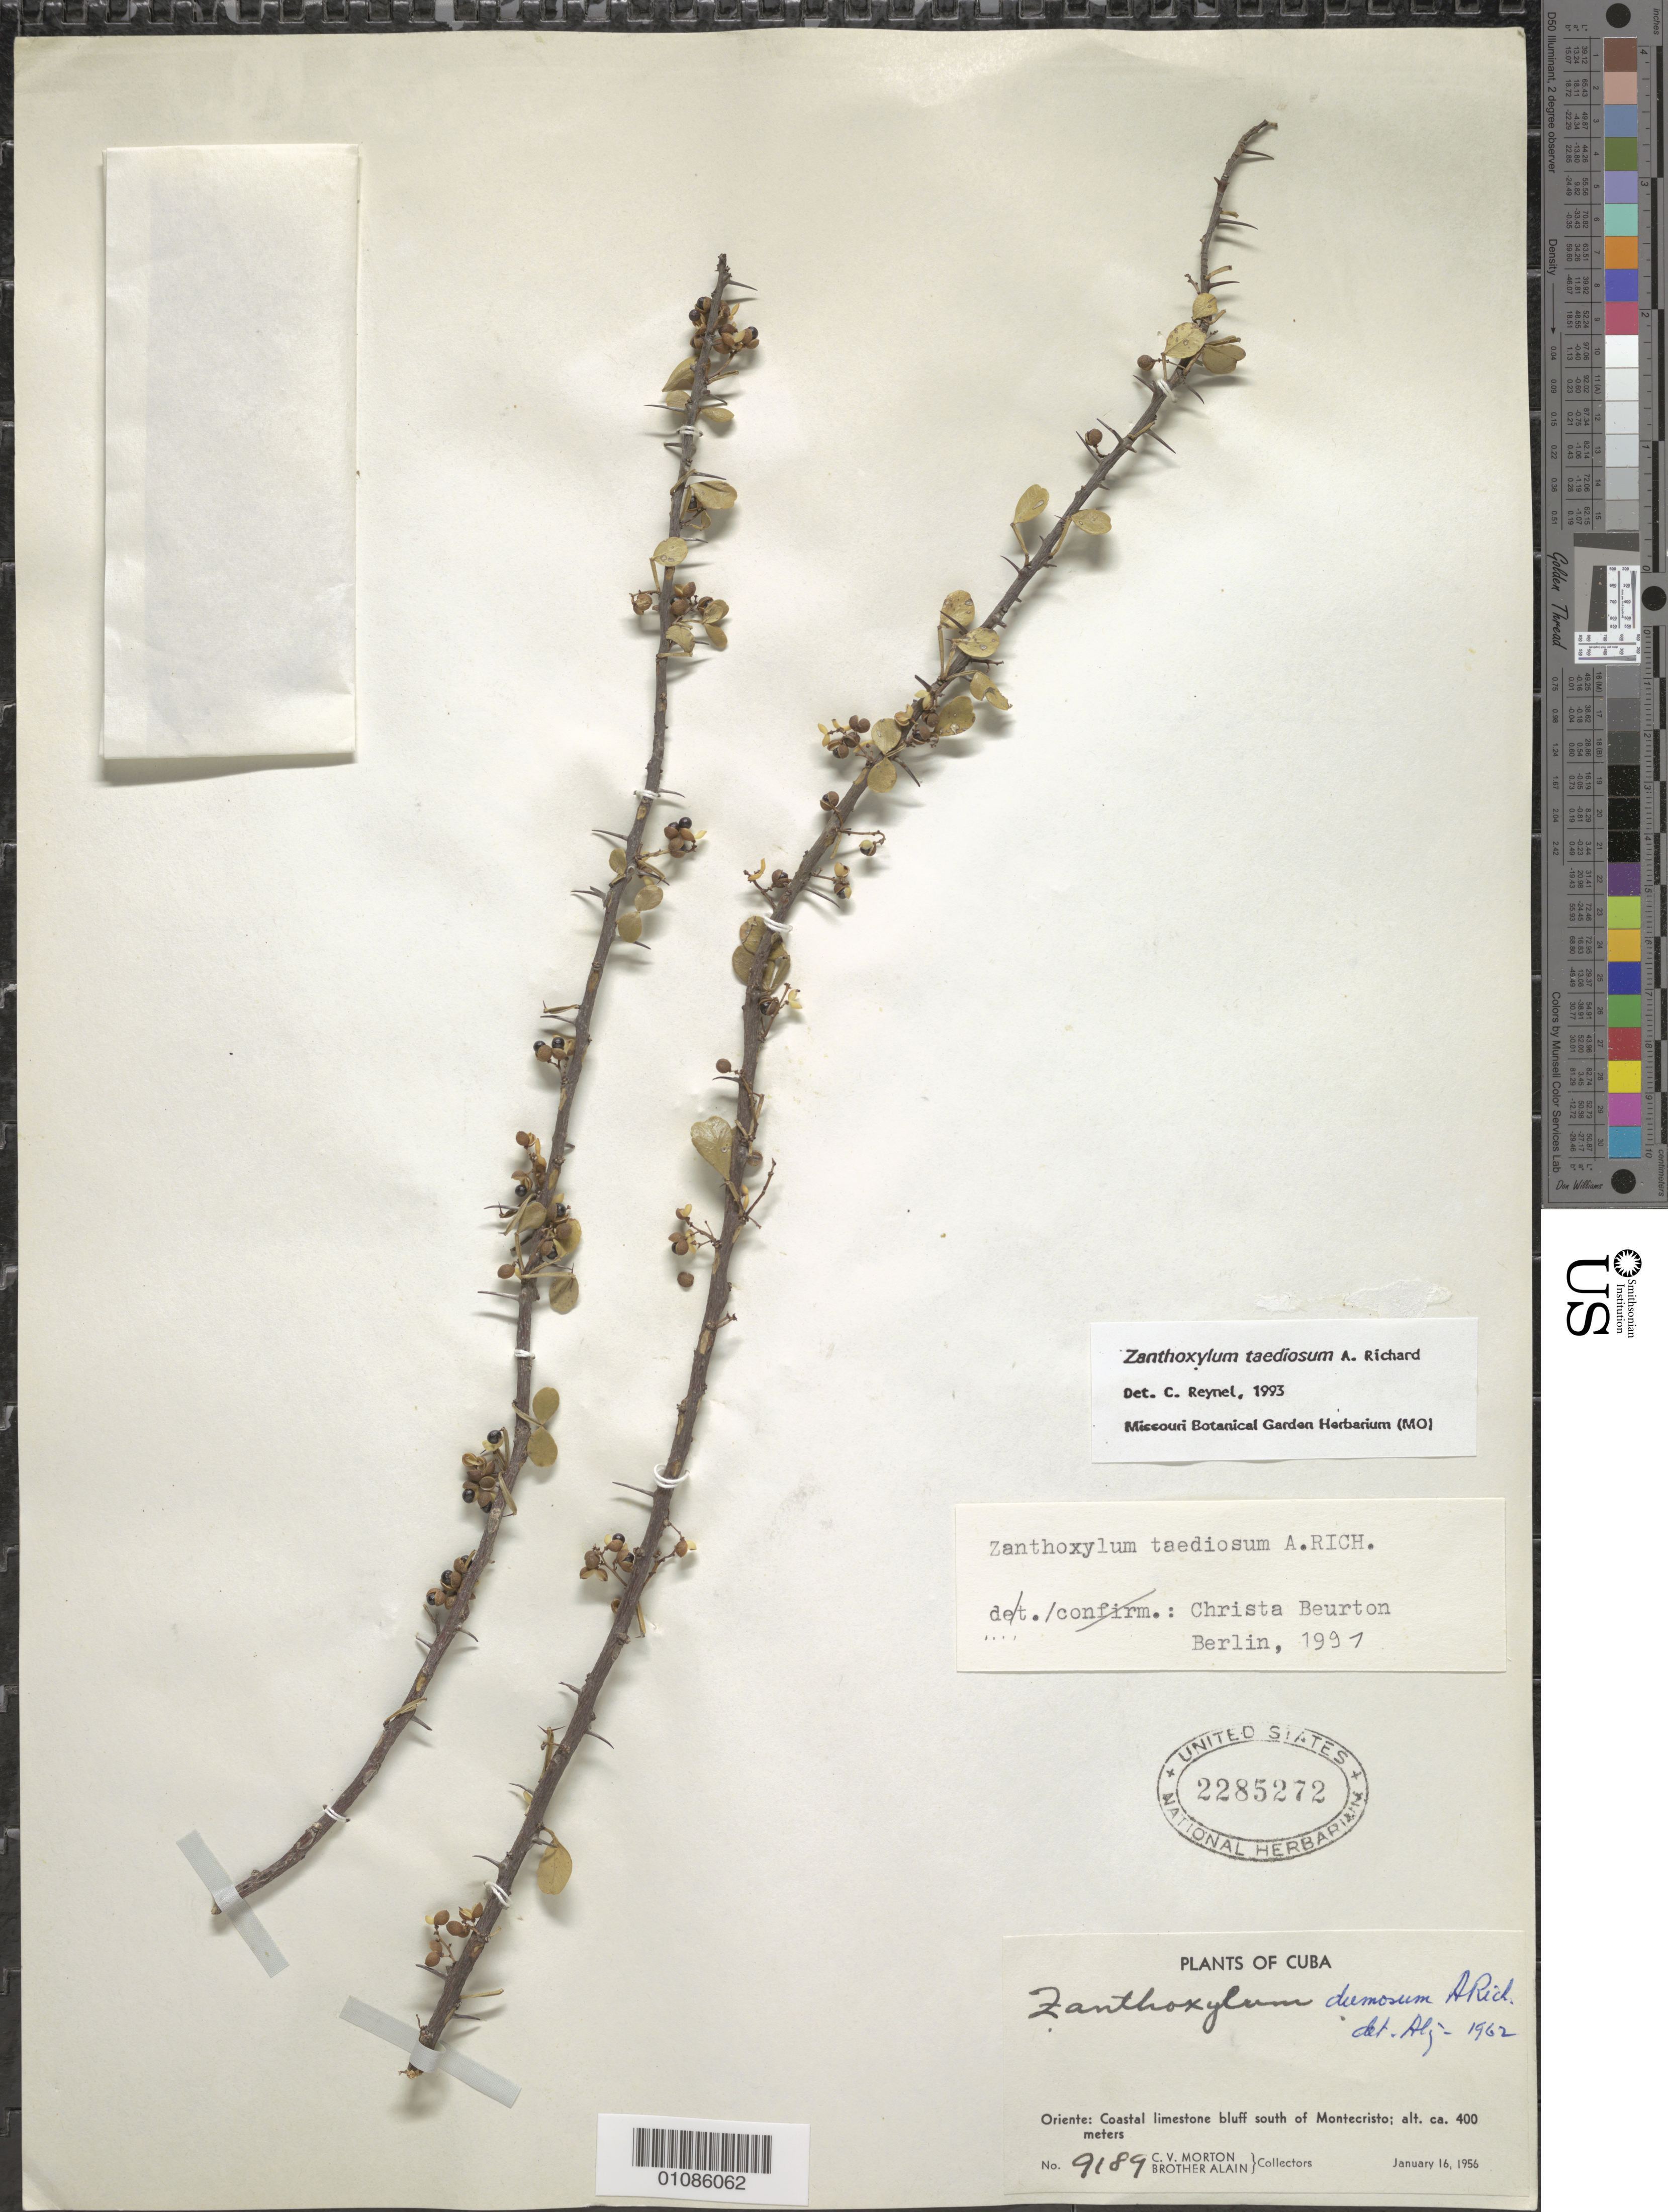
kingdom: Plantae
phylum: Tracheophyta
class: Magnoliopsida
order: Sapindales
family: Rutaceae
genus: Zanthoxylum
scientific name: Zanthoxylum taediosum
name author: A. Rich.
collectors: C. V. Morton & A. H. Liogier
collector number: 9189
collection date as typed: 16 Jan 1956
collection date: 1956-01-16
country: Cuba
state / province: Oriente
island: Cuba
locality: Coastal Limestone bluff S of Montecristo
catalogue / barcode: US 2285272